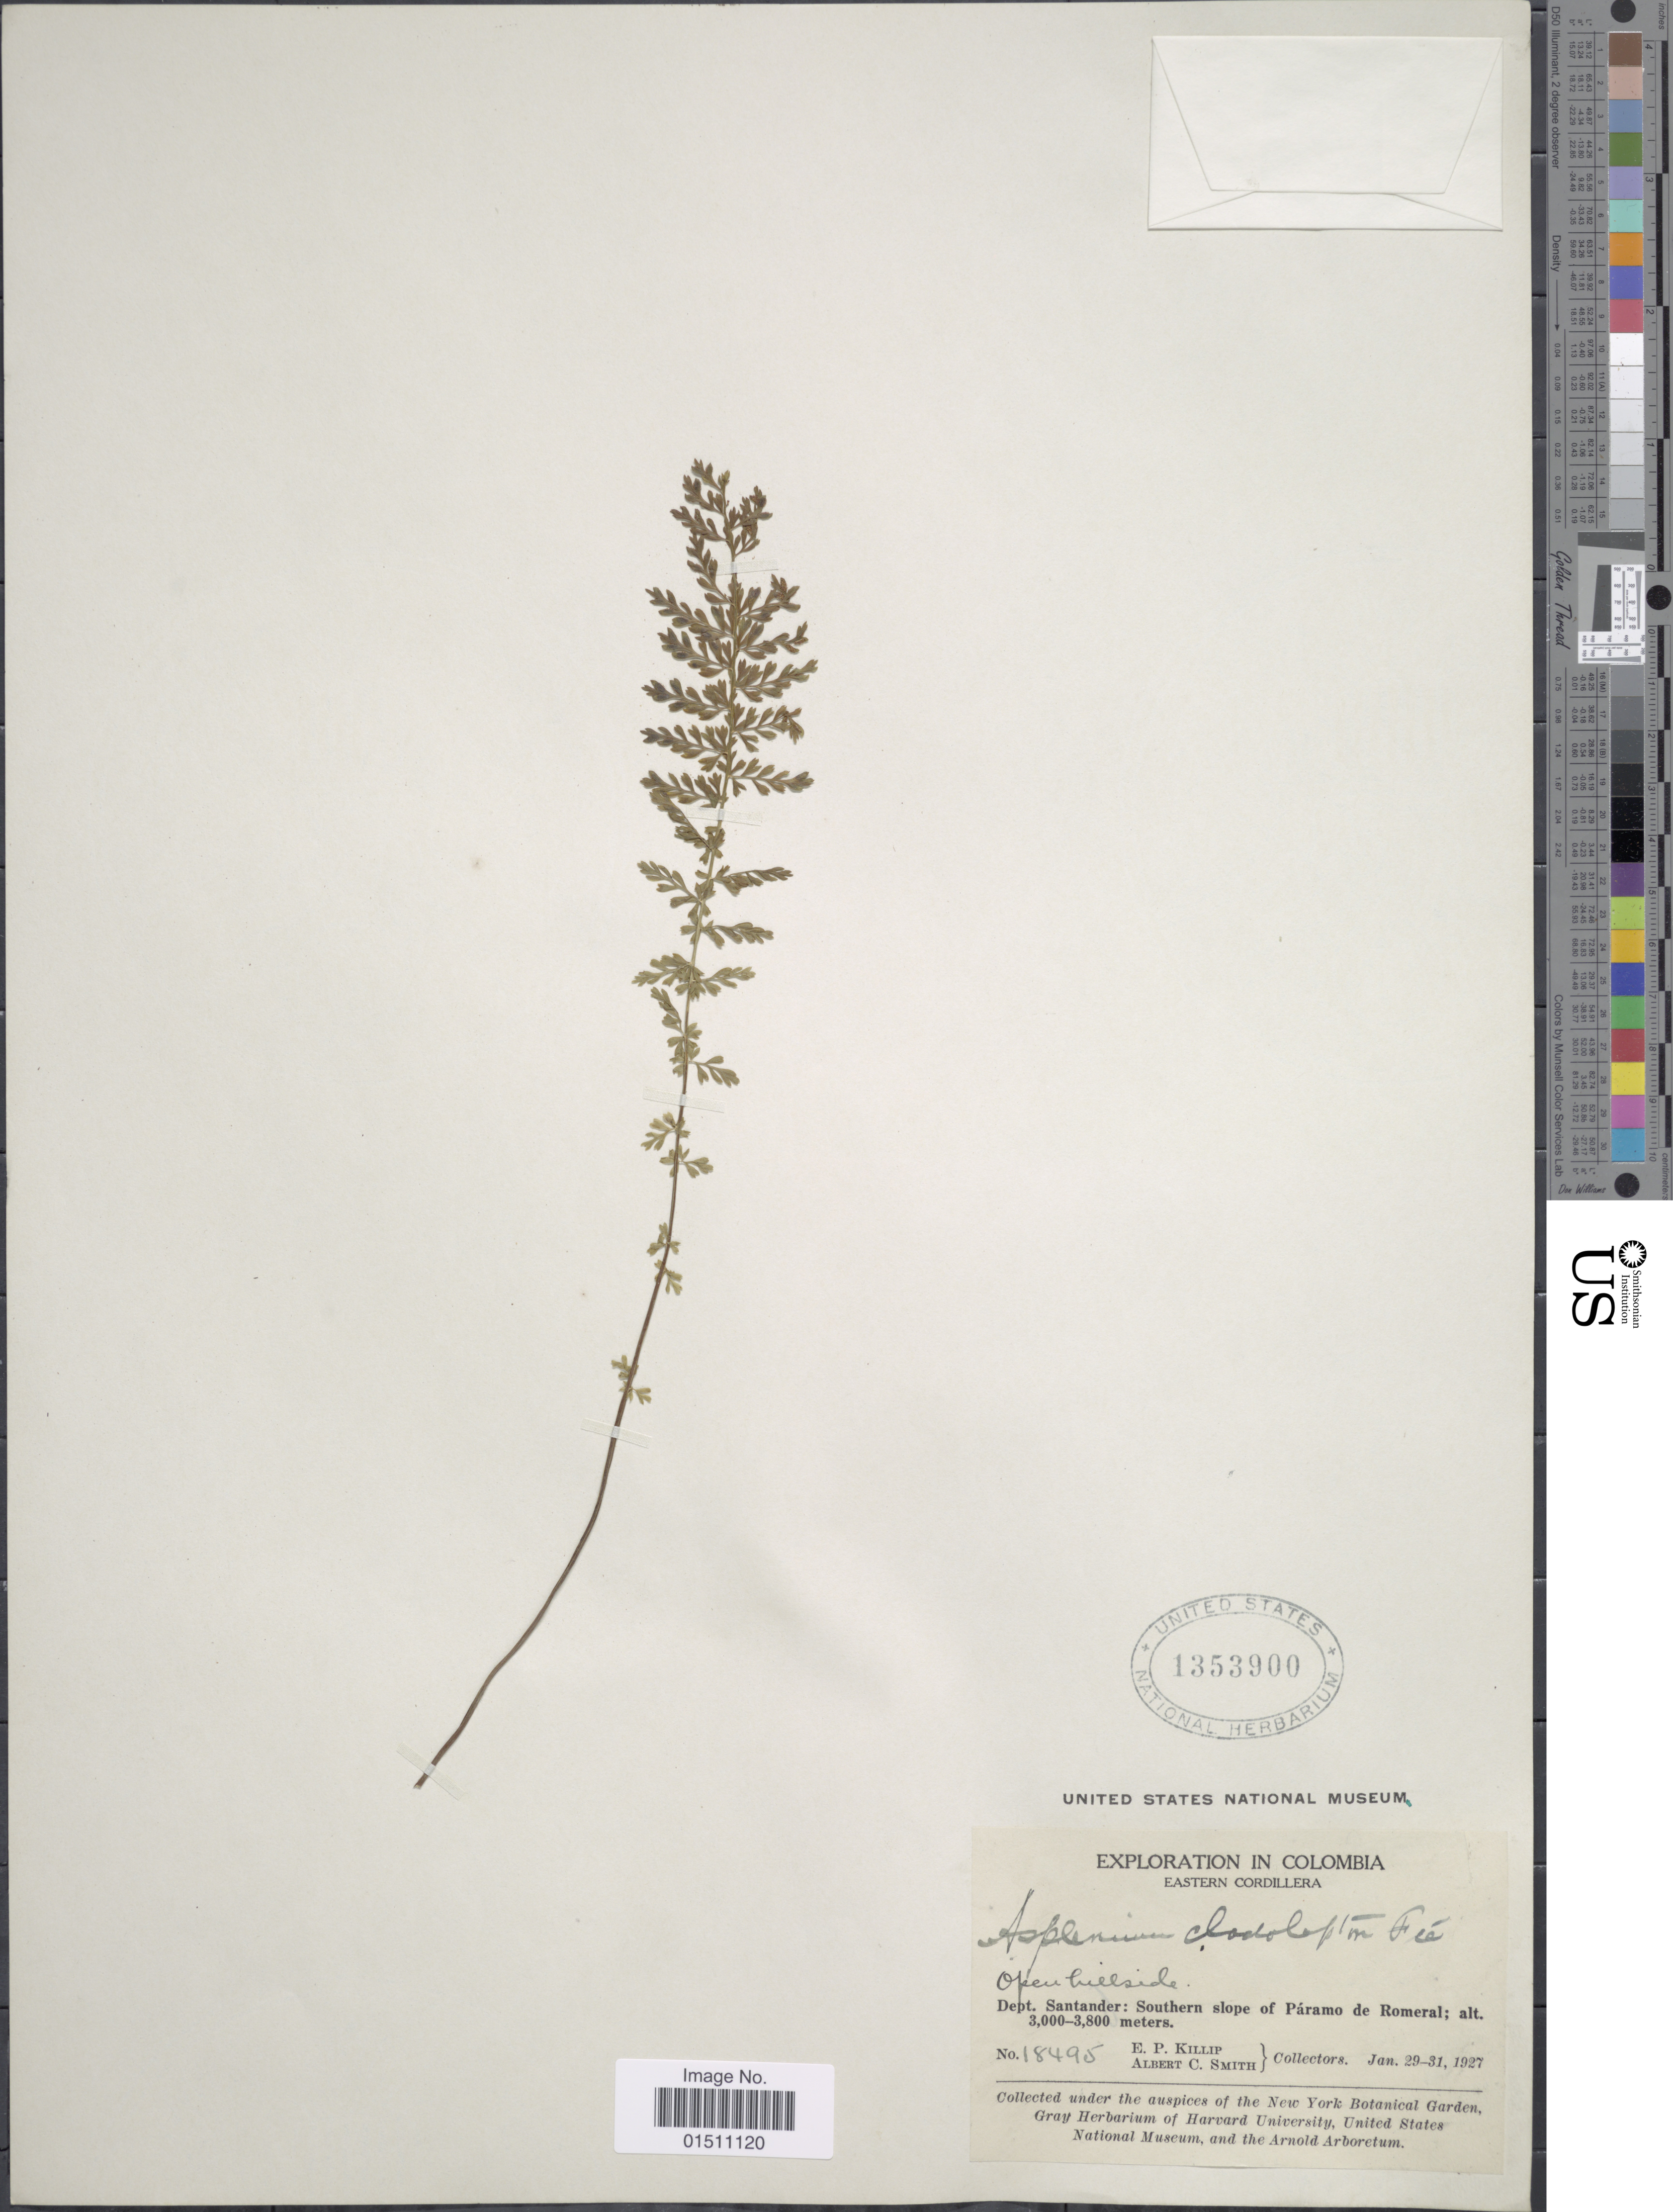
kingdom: Plantae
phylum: Tracheophyta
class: Polypodiopsida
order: Polypodiales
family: Aspleniaceae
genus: Asplenium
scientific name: Asplenium haenkeanum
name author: (C. Presl) Hieron.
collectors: E. P. Killip & A. C. Smith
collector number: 18495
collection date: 1927-01-29/1927-01-31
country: Colombia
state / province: Santander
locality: Colombia, Eastern Cordillera, Dept. Santander: Southern slope of Páramo de Romeral.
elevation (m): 3000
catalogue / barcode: US 1353900